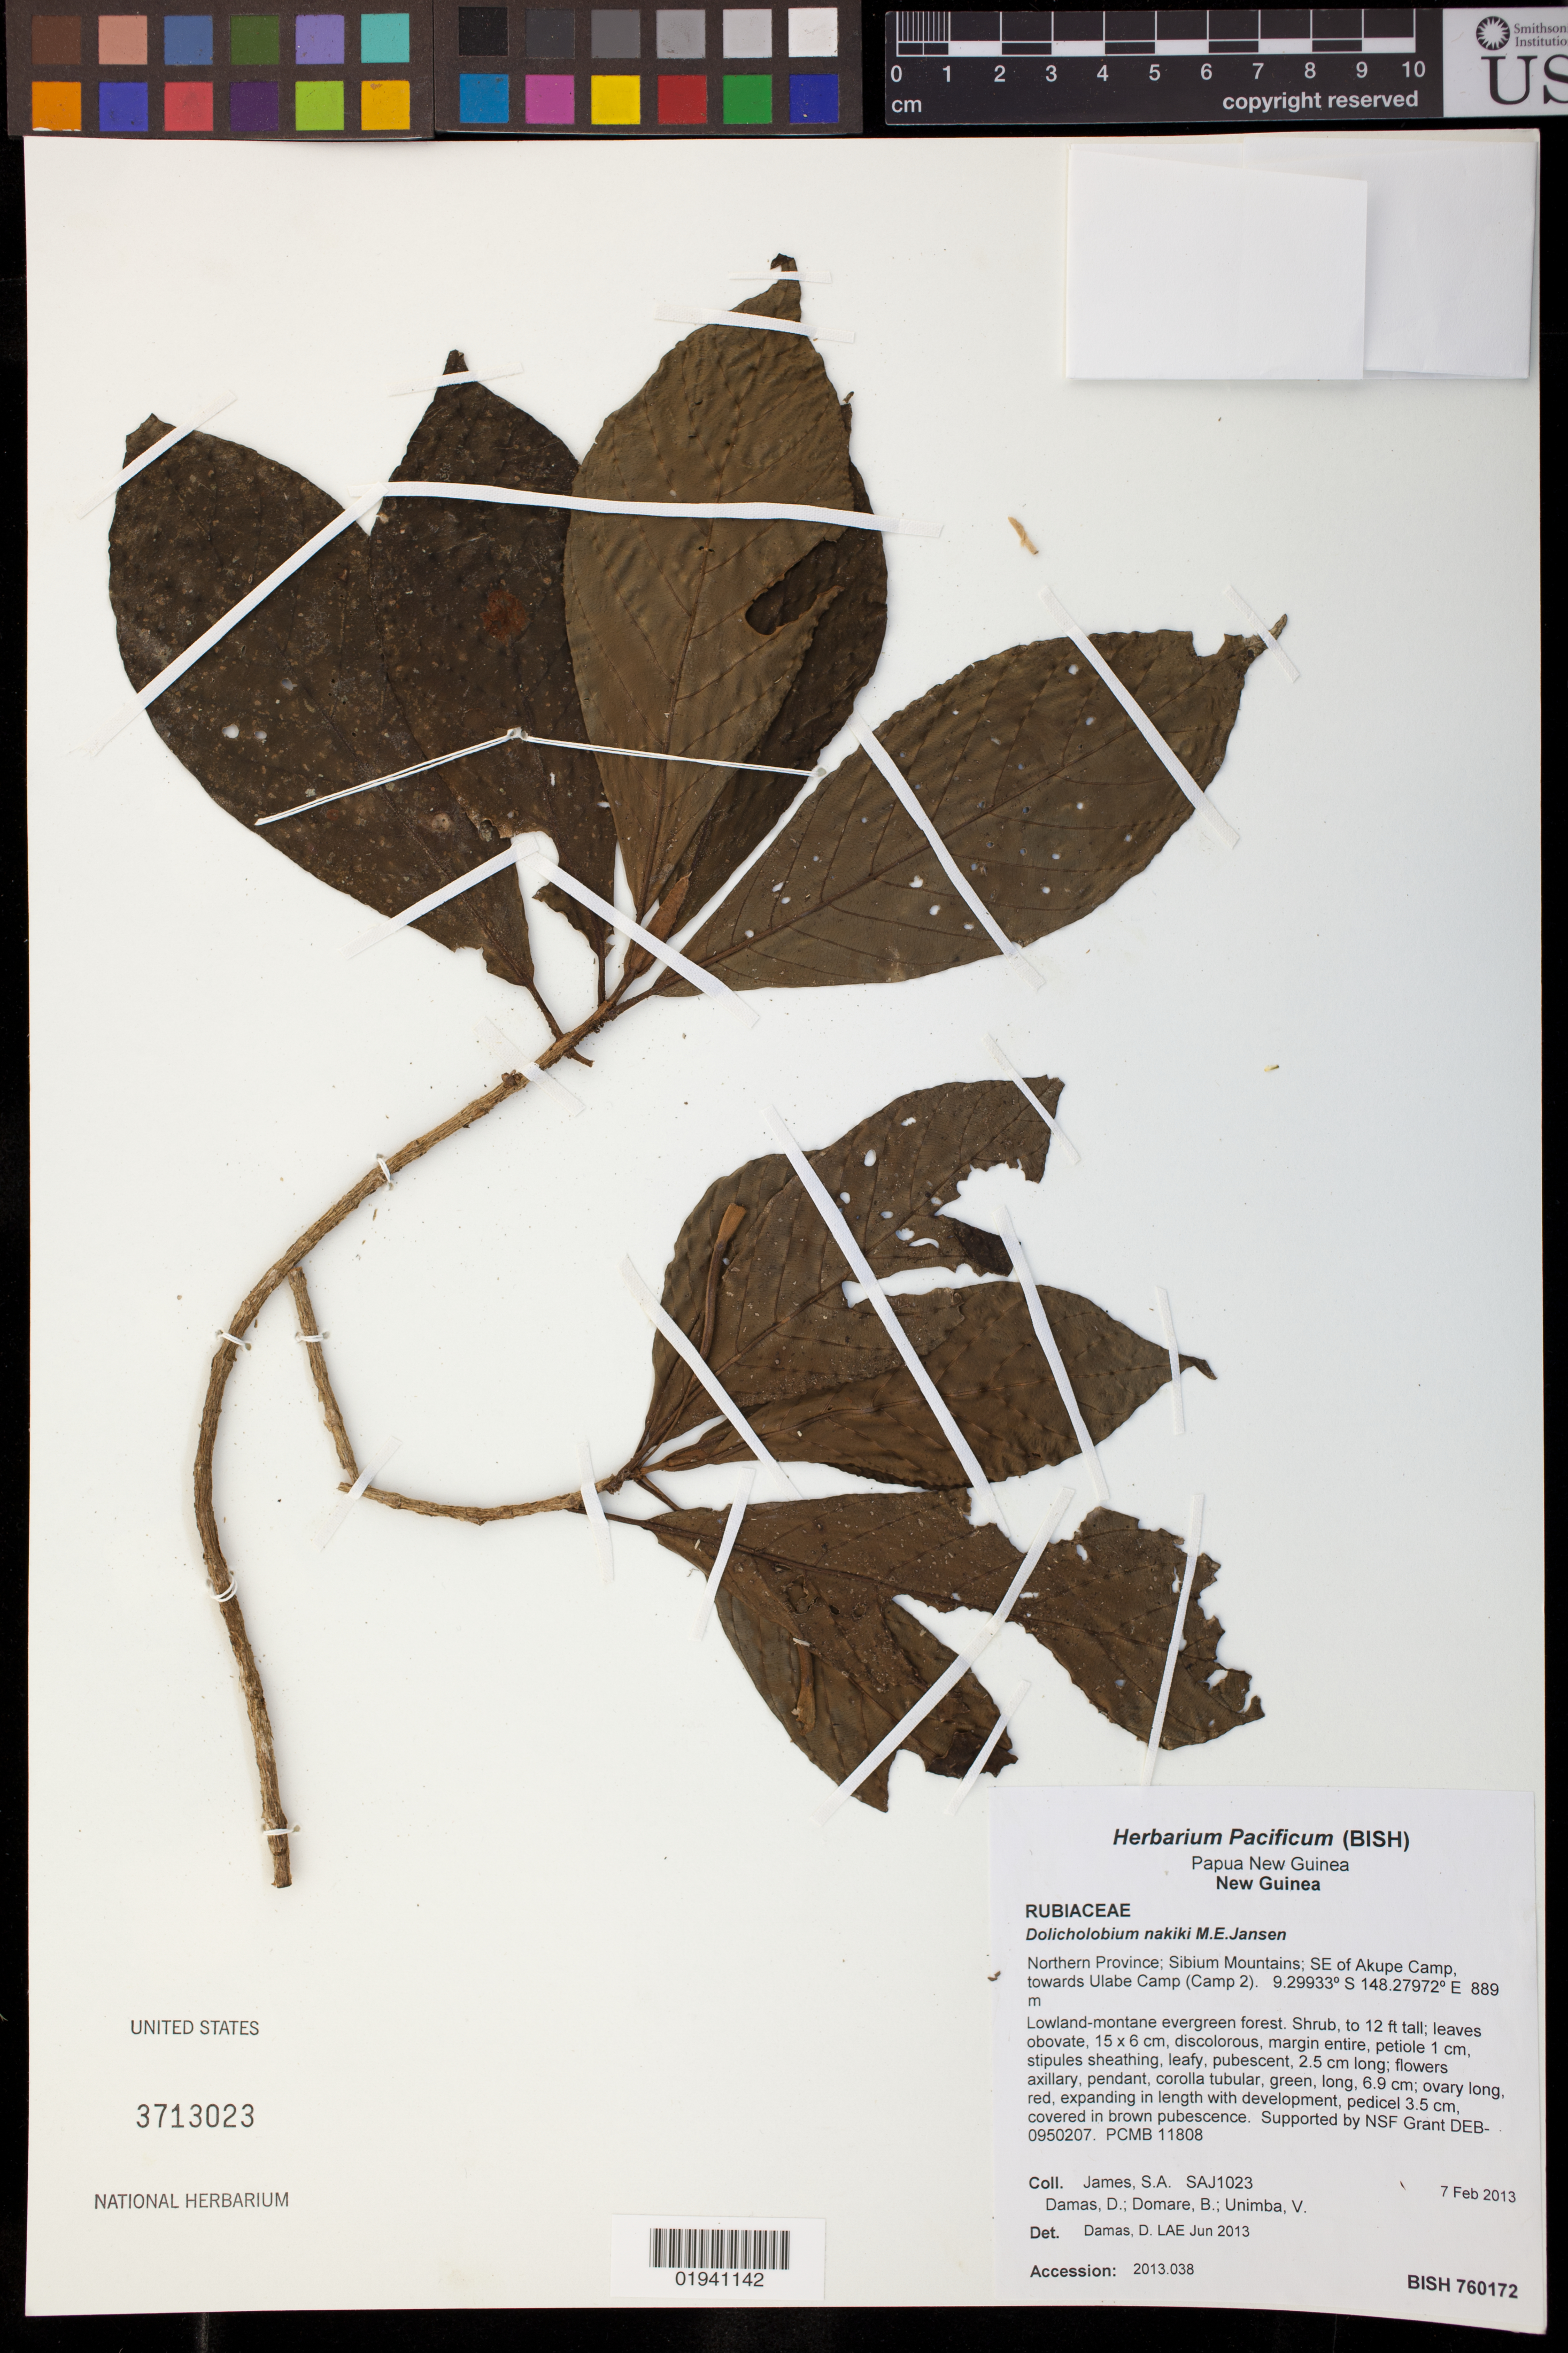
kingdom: Plantae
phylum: Tracheophyta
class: Magnoliopsida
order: Gentianales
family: Rubiaceae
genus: Dolicholobium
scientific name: Dolicholobium nakiki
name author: M. E. Jansen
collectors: S. James, D. Damas, B. Domare & V. Unimba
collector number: SAJ1023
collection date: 2013-02-07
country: Papua New Guinea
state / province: Northern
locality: New Guinea. Sibium Mountains; SE of Akupe Camp, towards Ulabe Camp (Camp 2)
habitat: Lowland-montane evergreen forest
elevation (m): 889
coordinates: S, E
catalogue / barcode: US 3713023